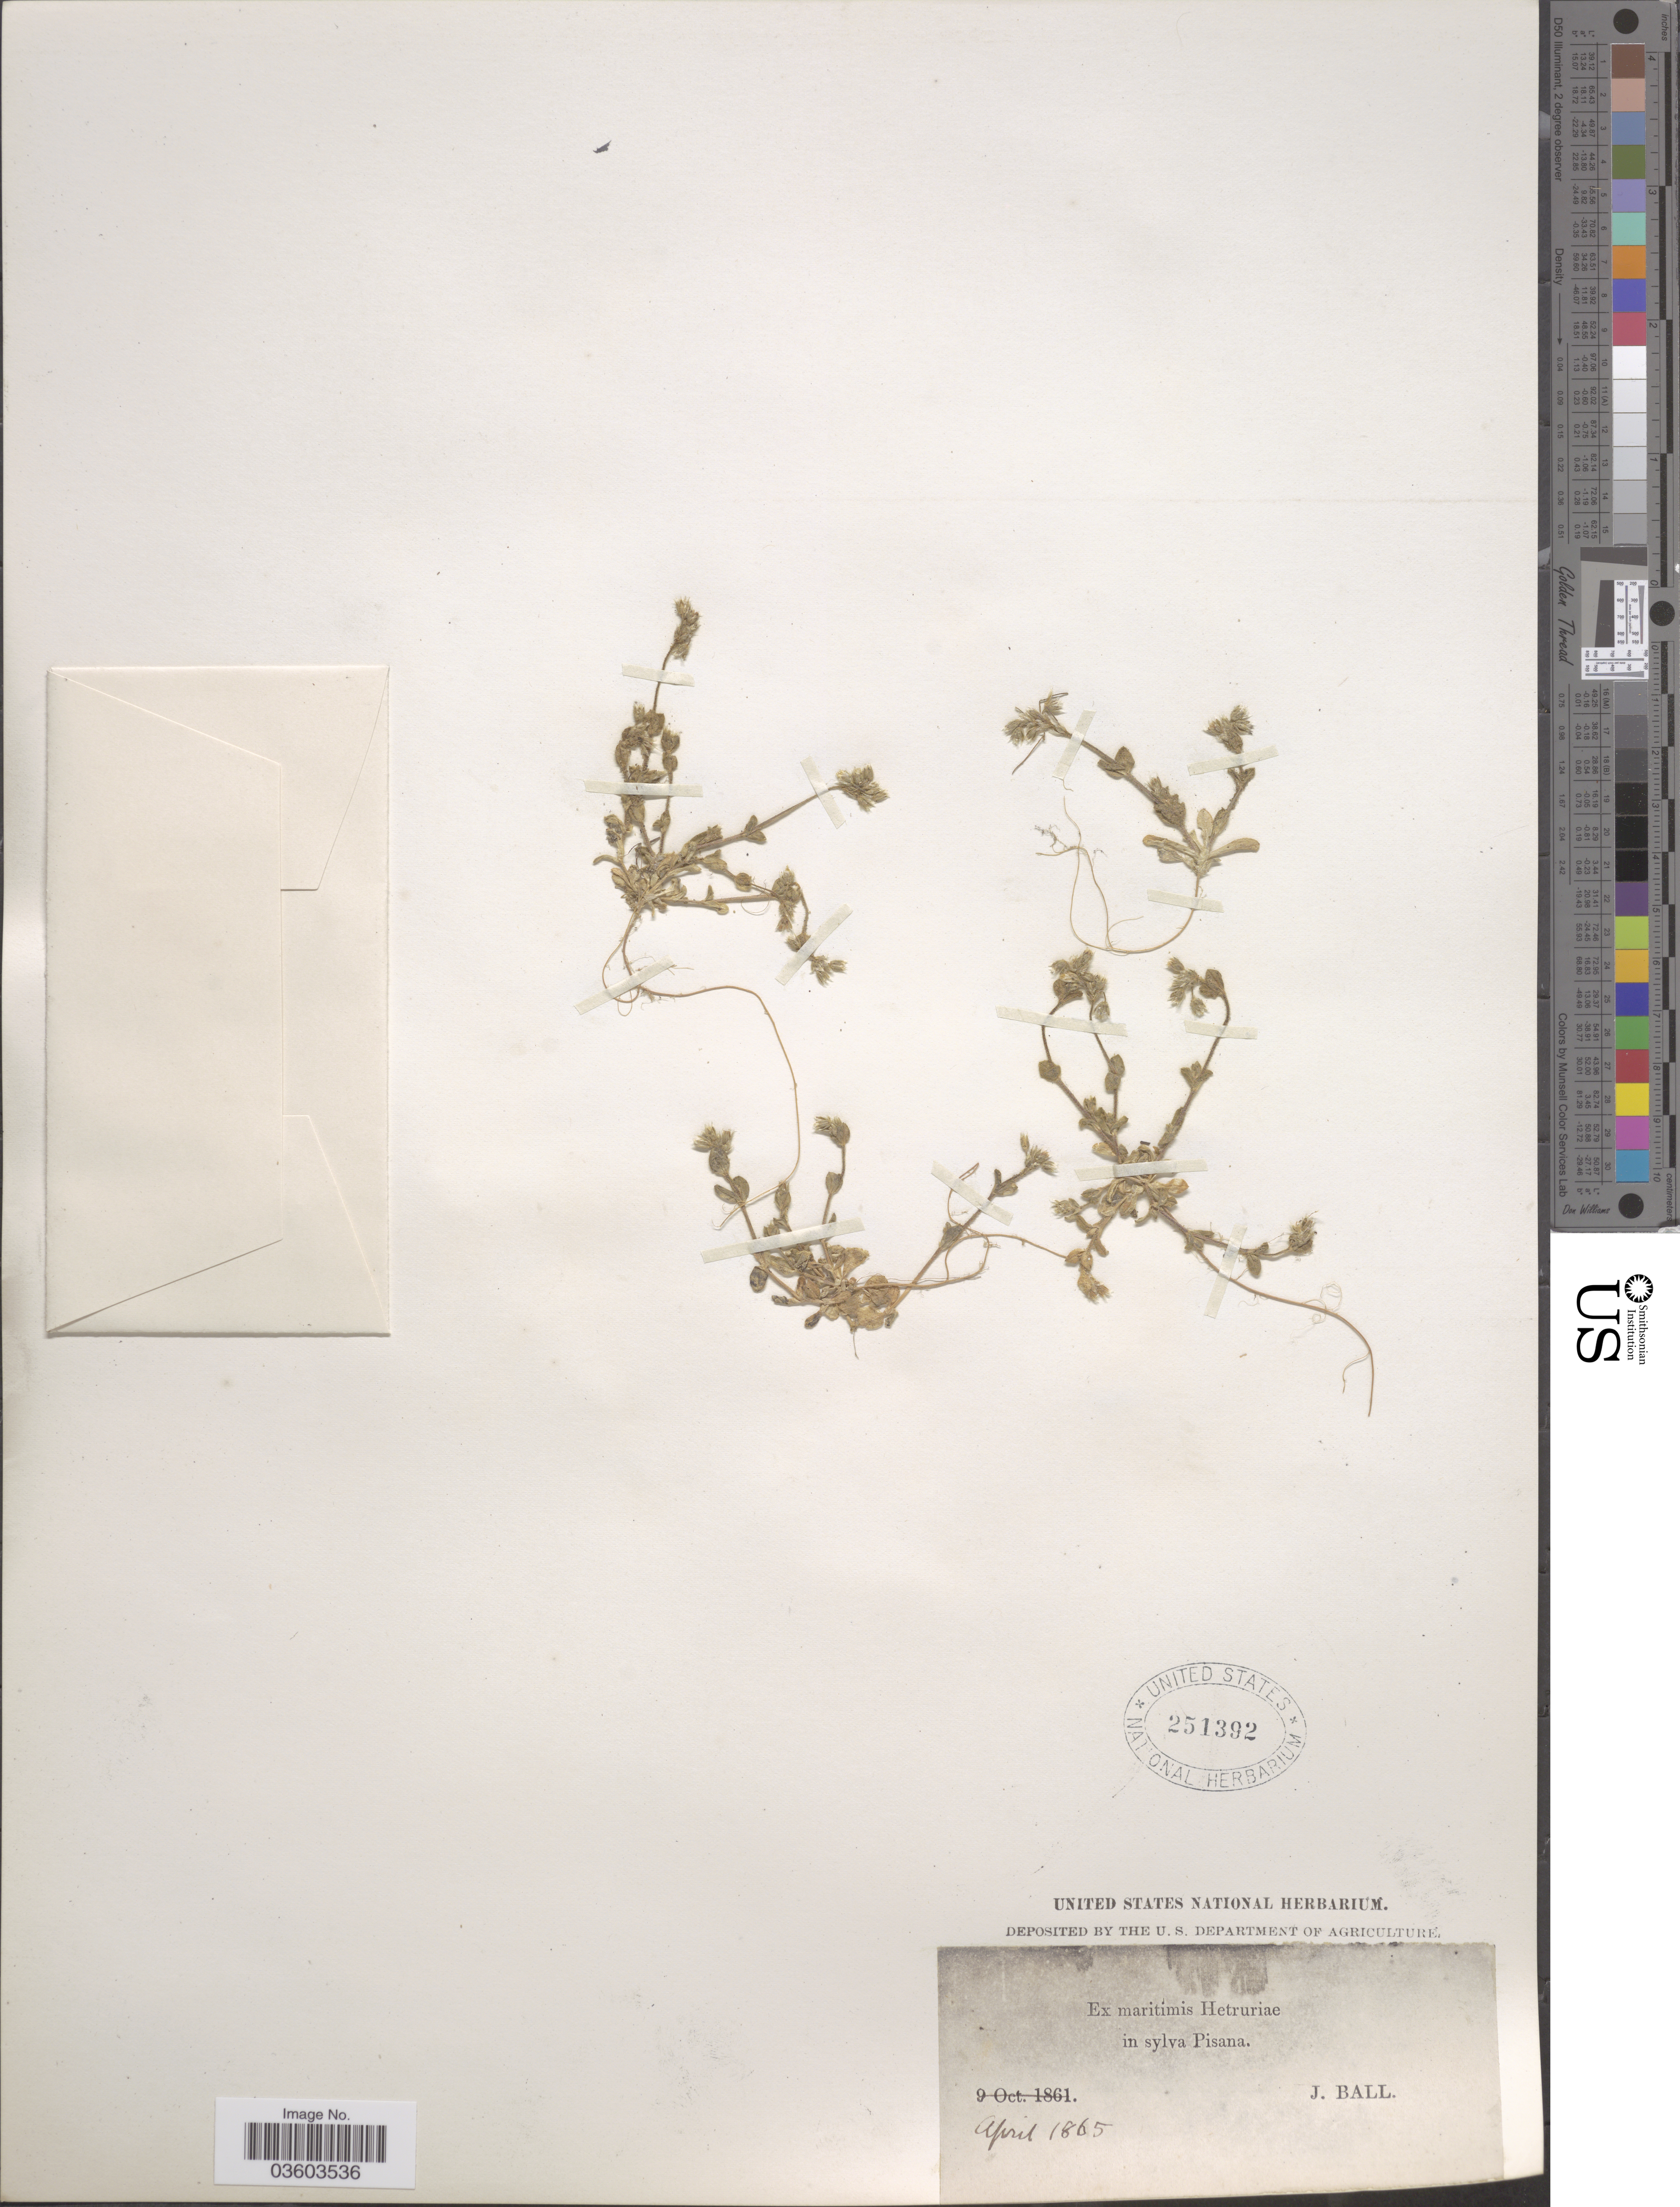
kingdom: Plantae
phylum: Tracheophyta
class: Magnoliopsida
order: Caryophyllales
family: Caryophyllaceae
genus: Cerastium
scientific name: Cerastium sp.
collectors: J. Ball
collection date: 1865-04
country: Italy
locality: Ex maritimis Hetruriæ in sylva Pisana.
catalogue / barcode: US 251392